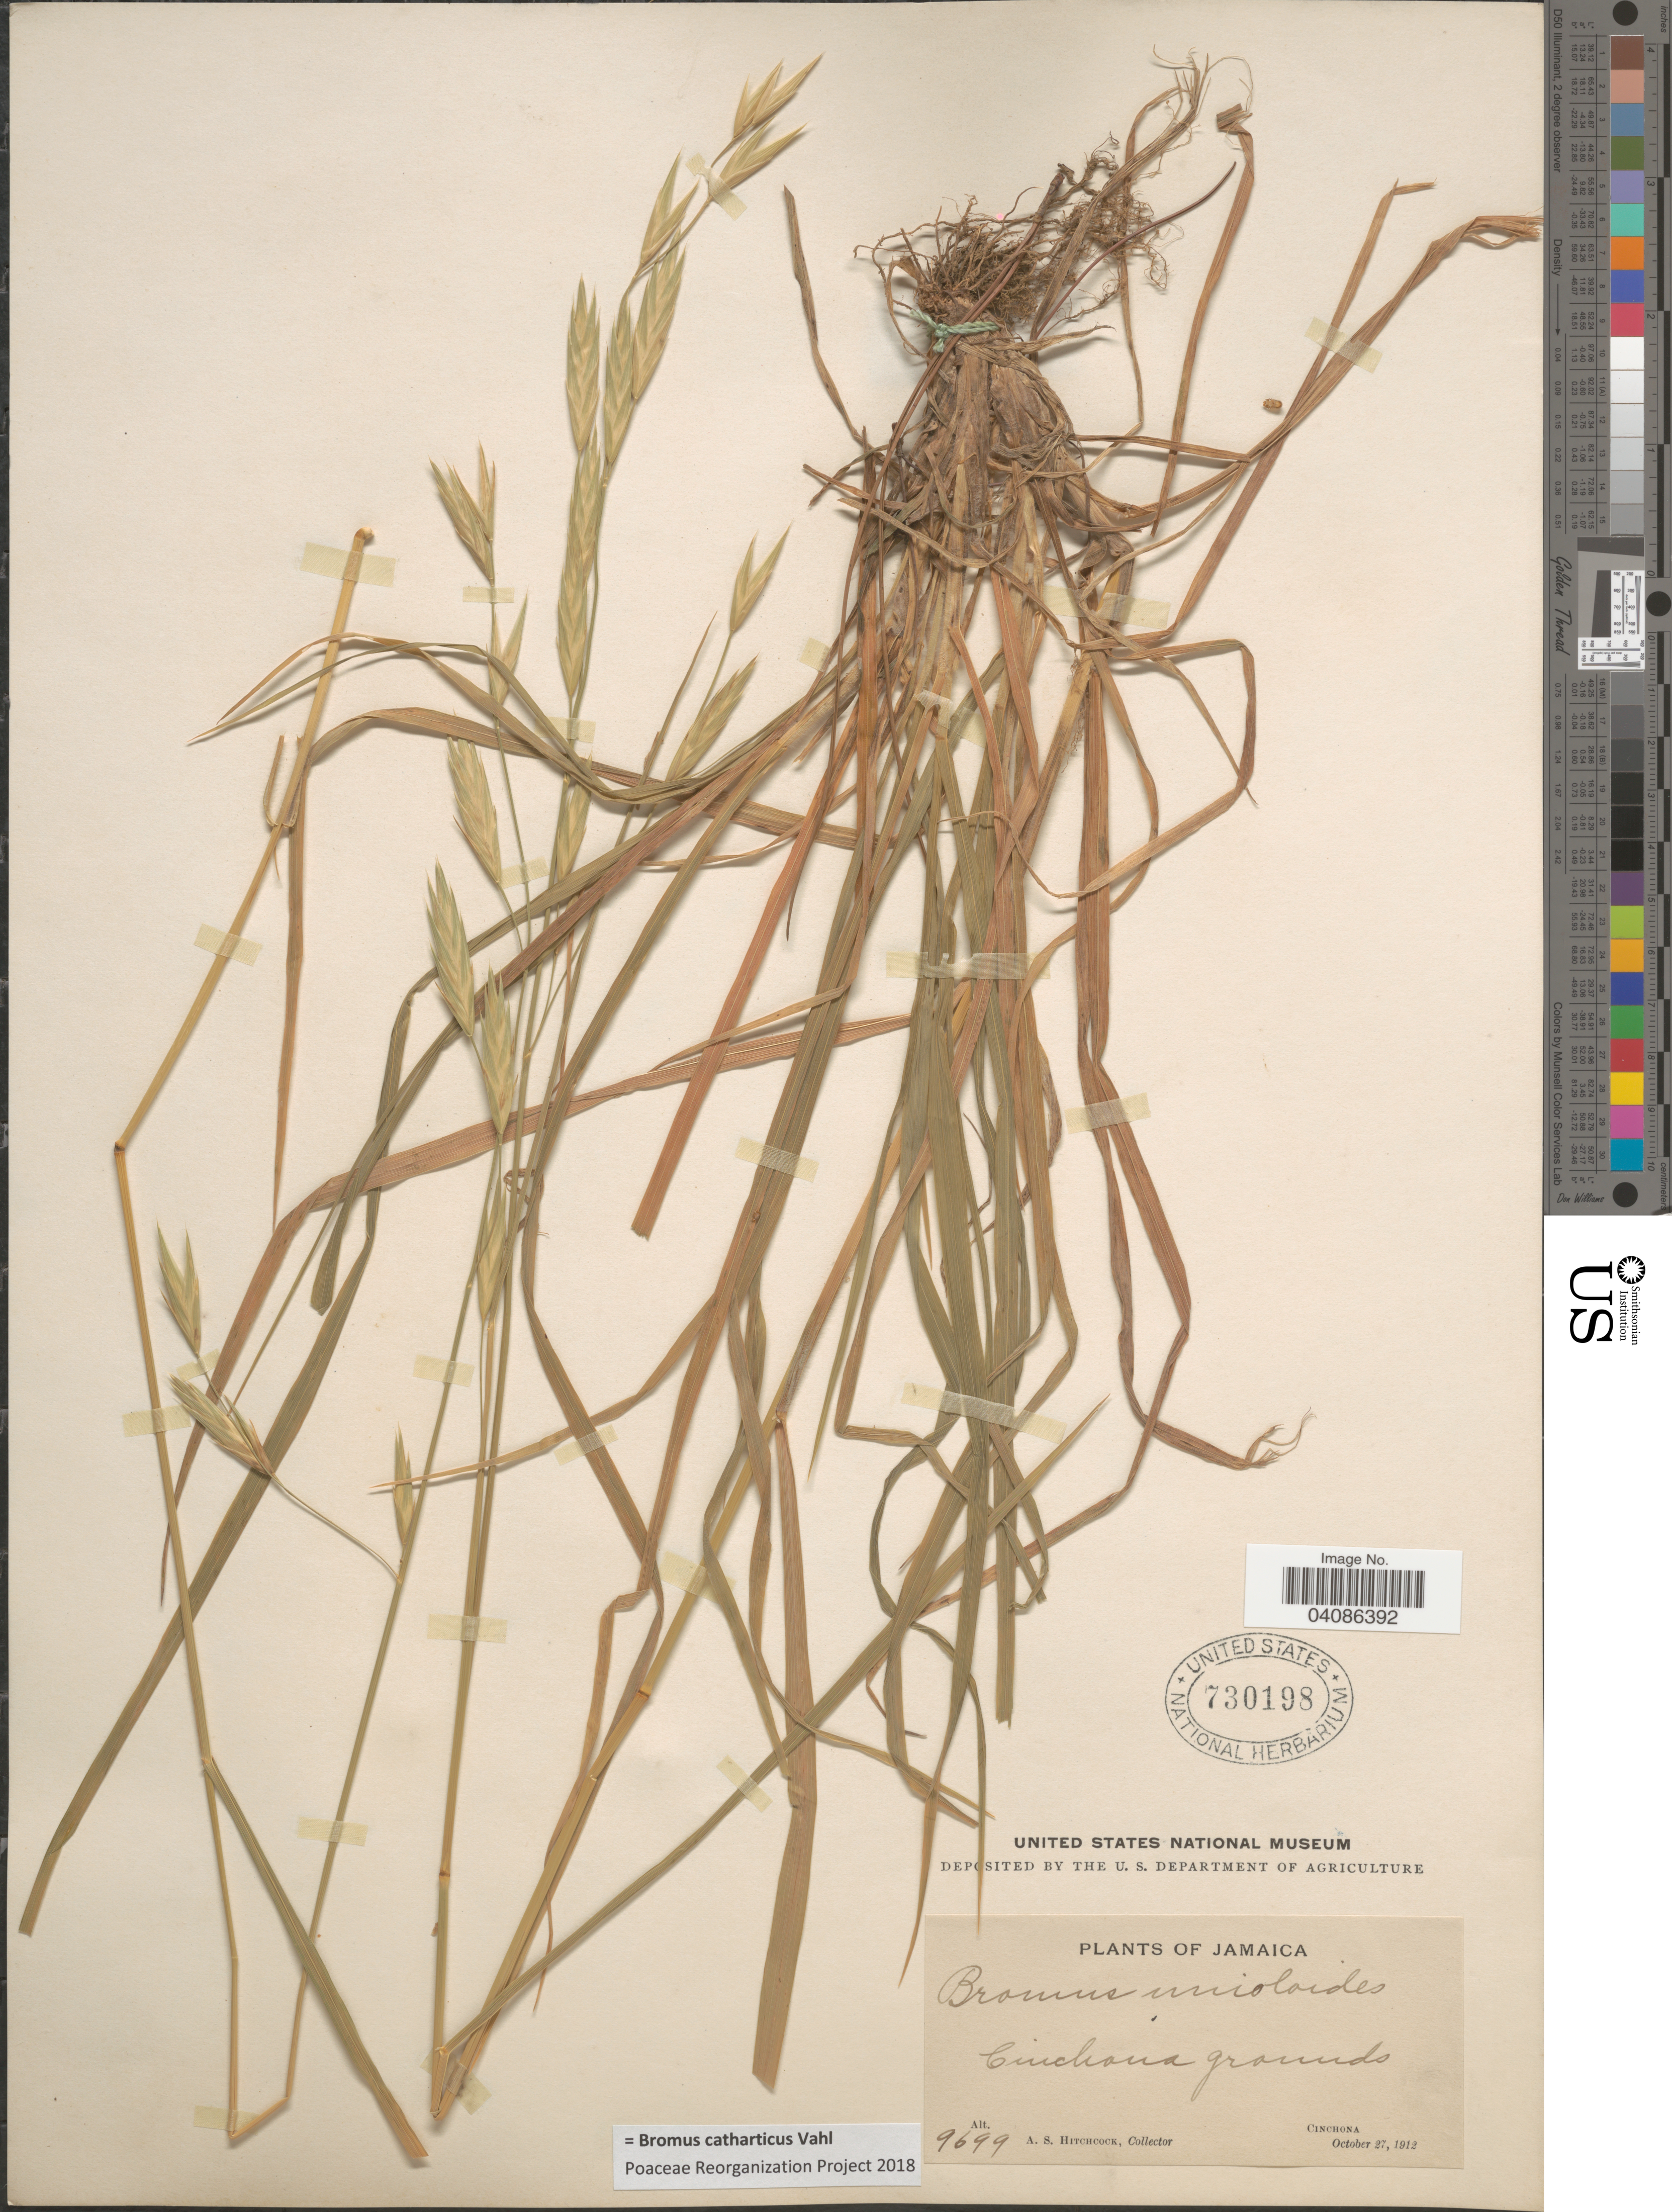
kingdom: Plantae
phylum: Tracheophyta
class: Liliopsida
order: Poales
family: Poaceae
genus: Bromus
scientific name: Bromus catharticus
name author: Vahl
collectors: A. S. Hitchcock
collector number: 9699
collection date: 1912-10-27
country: Jamaica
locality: Cinchona grounds.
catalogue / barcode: US 730198